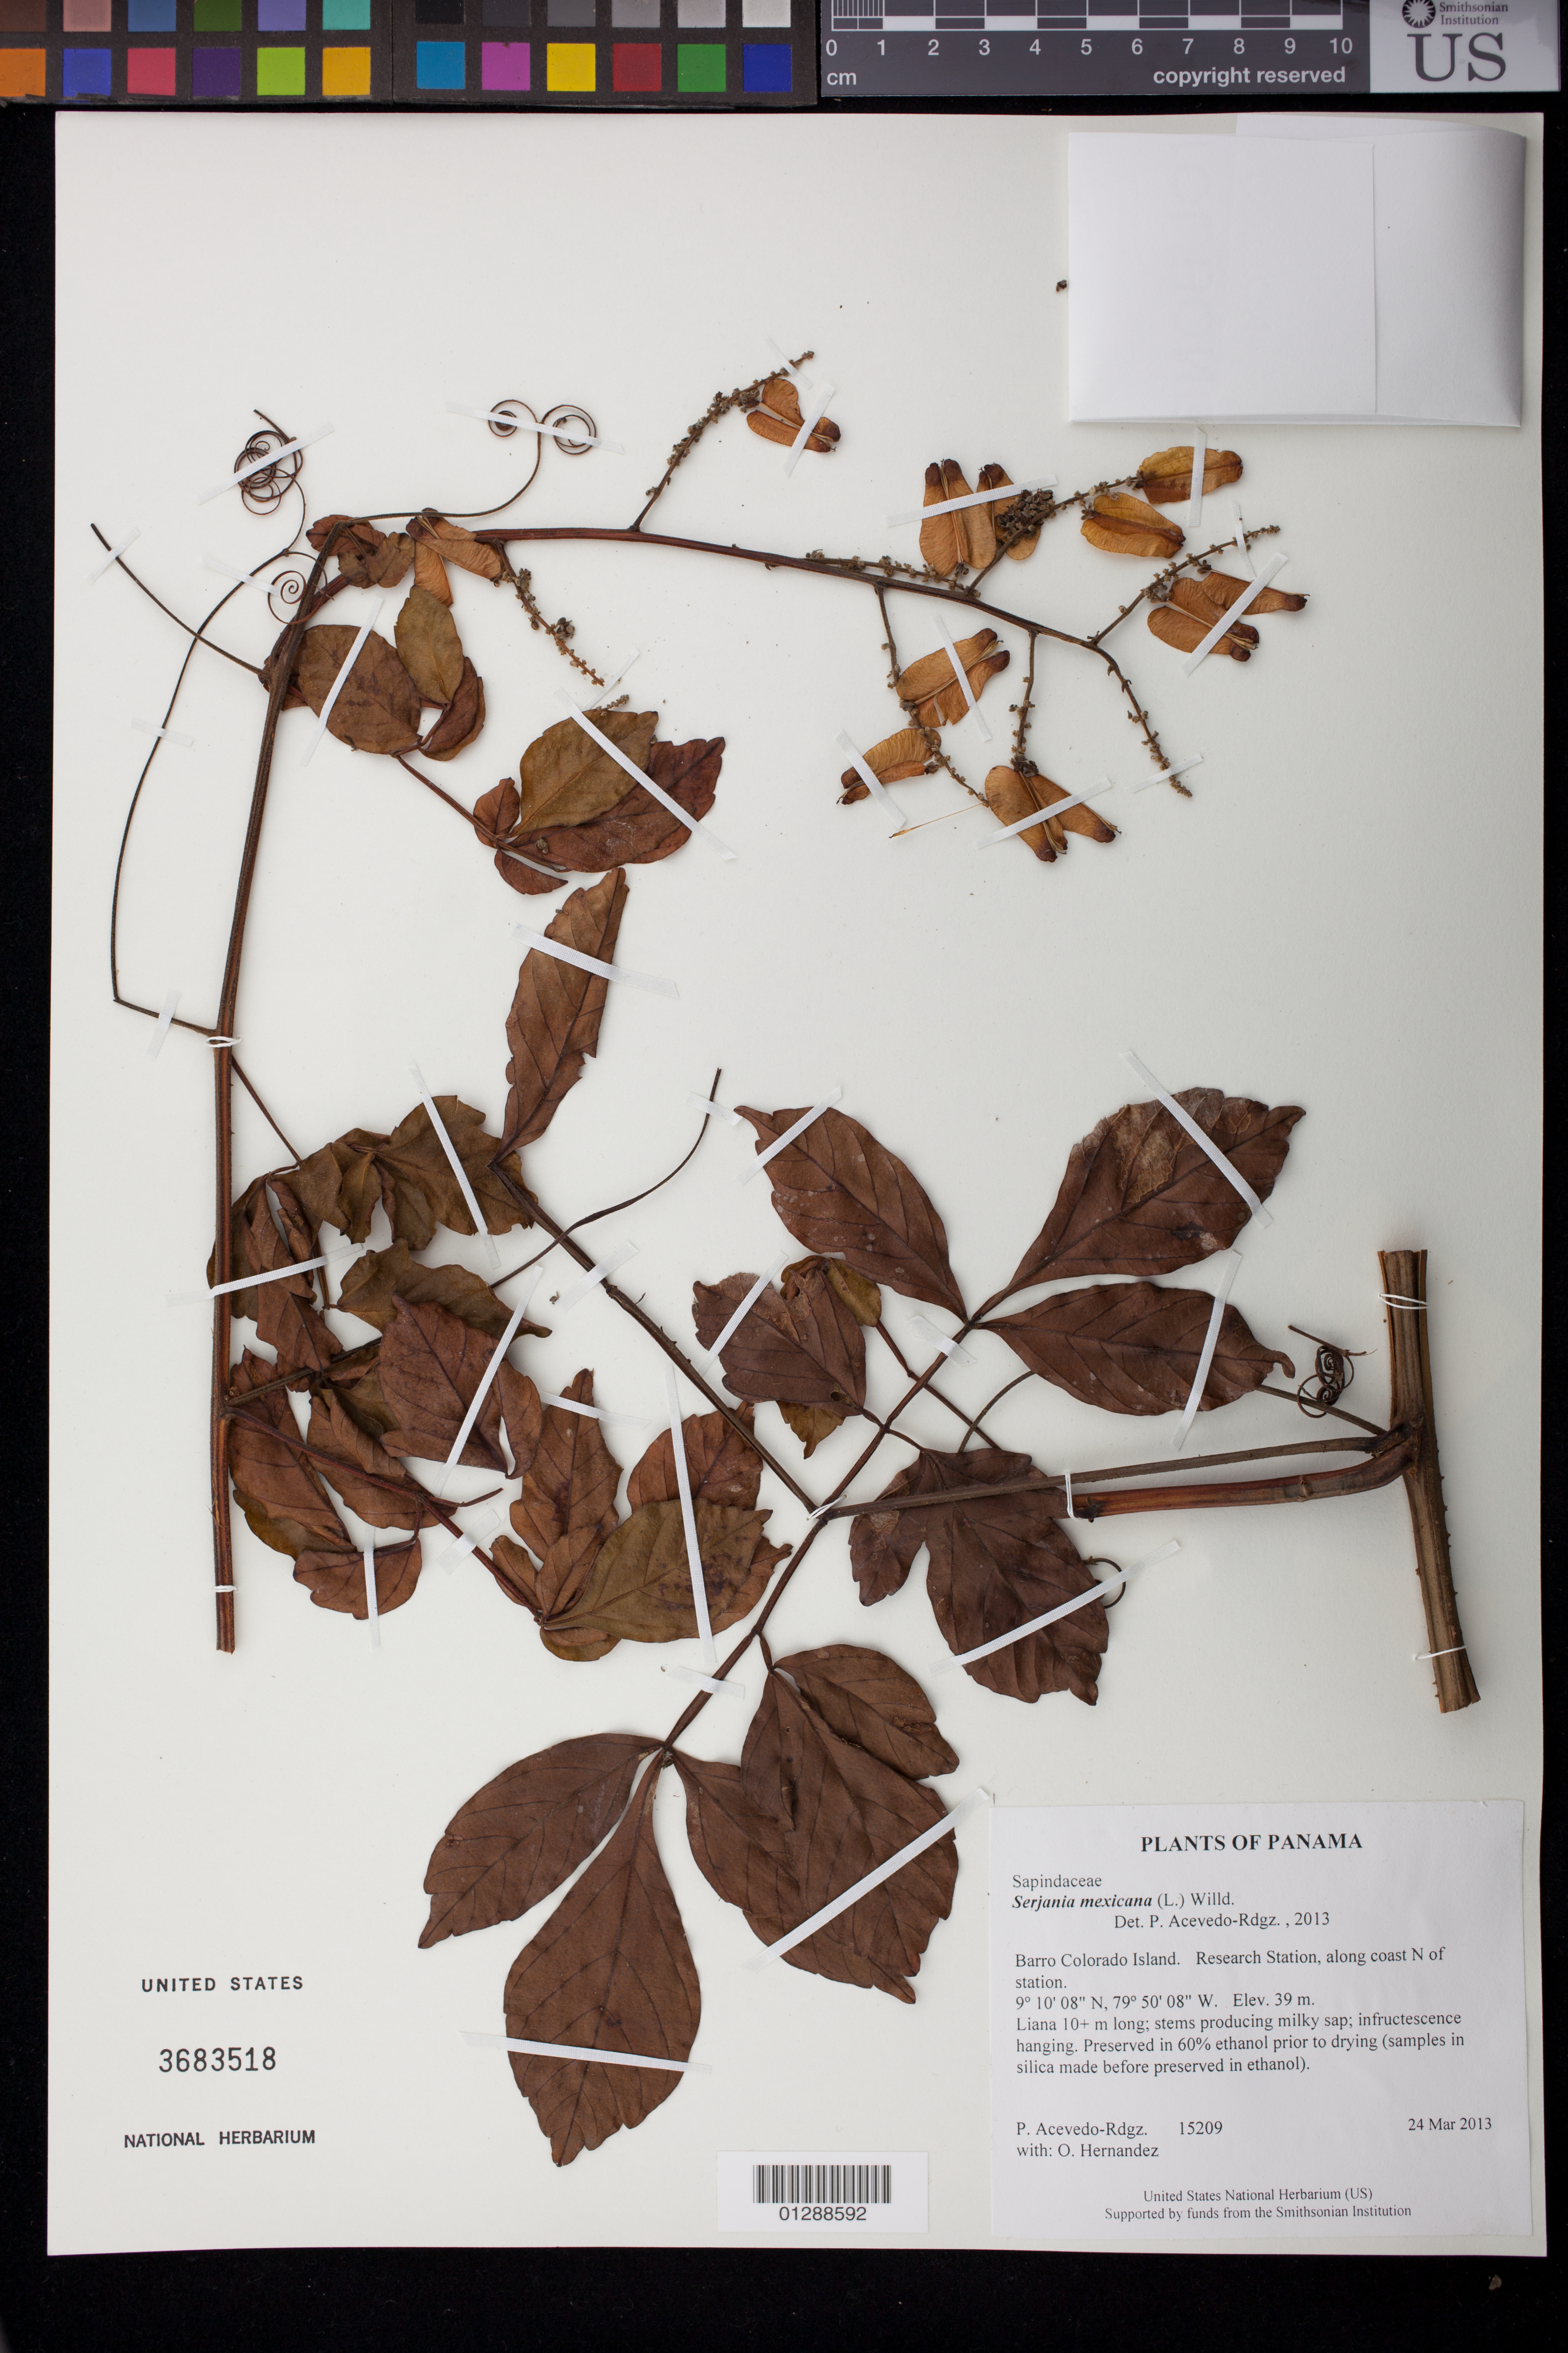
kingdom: Plantae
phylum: Tracheophyta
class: Magnoliopsida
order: Sapindales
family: Sapindaceae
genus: Serjania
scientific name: Serjania mexicana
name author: (L.) Willd.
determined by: Acevedo-Rodríguez, P., (BOT), Smithsonian Institution - National Museum of Natural History (UNITED STATES)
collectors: P. Acevedo-Rodr. & O. Hernandez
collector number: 15209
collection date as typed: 24 Mar 2013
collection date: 2013-03-24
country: Panama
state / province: Panamá Oeste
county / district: Canal Zone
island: Barro Colorado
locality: Research Station, along coast N of station.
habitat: Along coast.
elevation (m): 39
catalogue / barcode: US 3683518